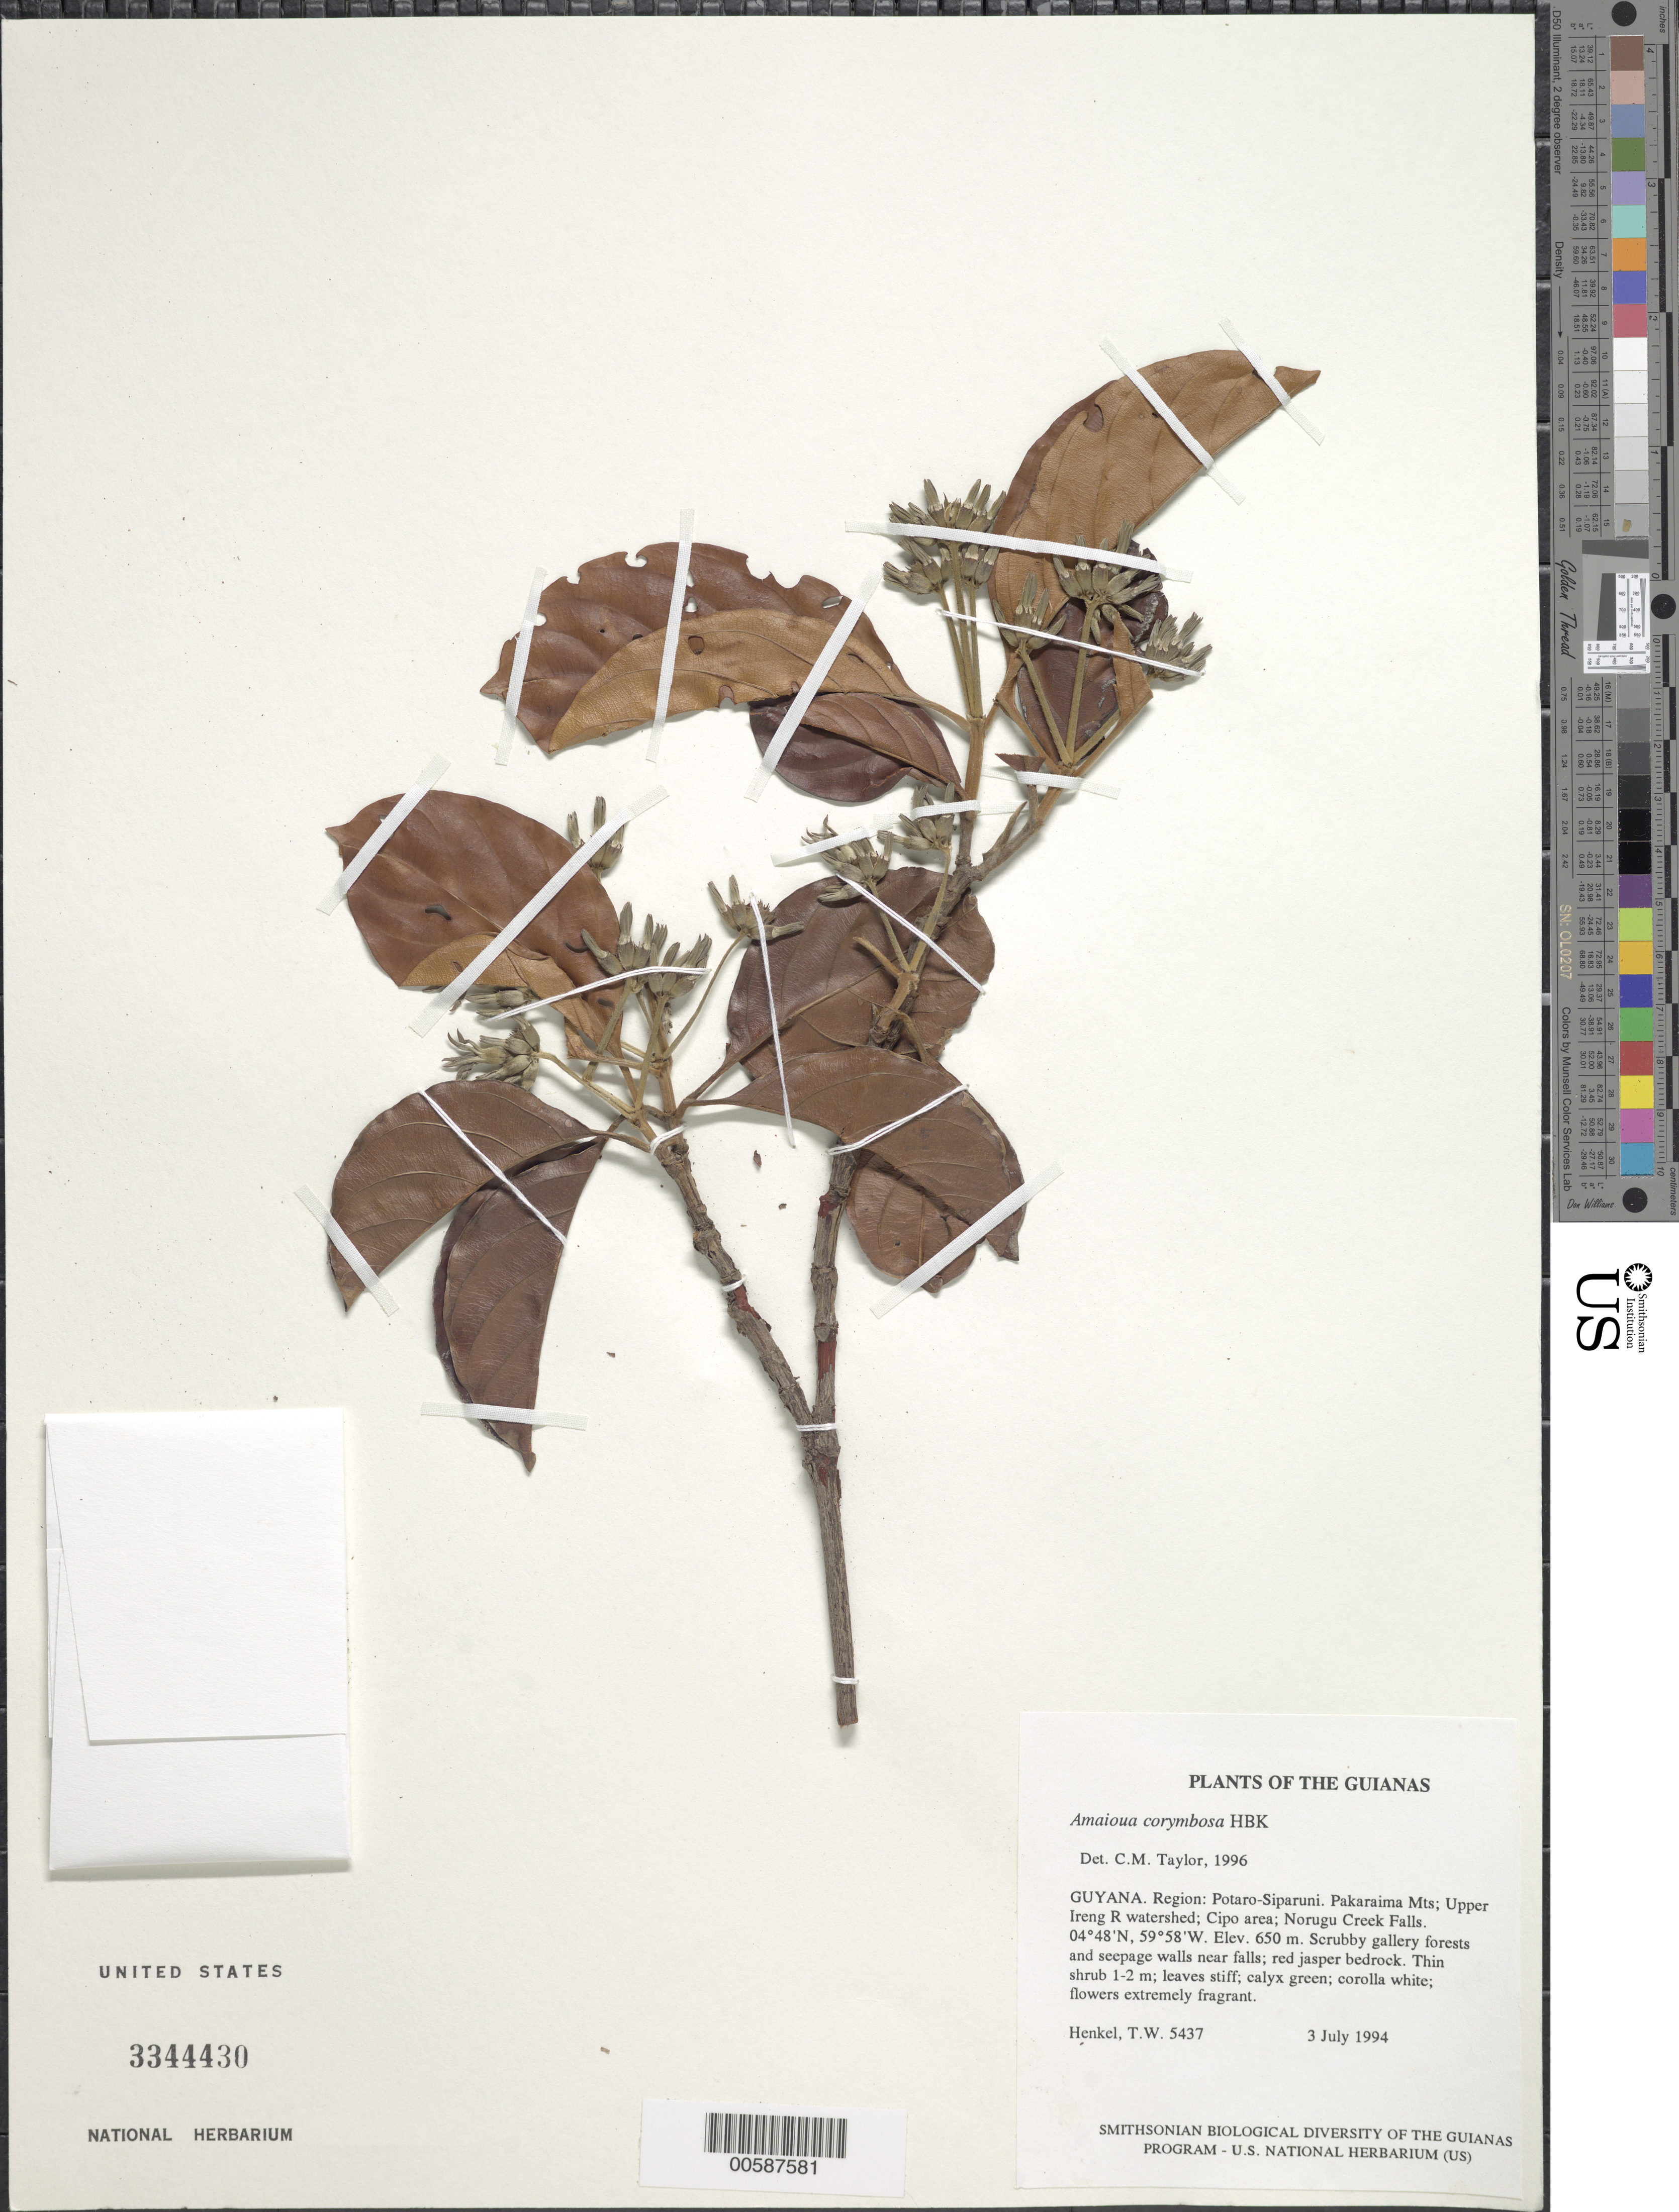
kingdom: Plantae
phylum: Tracheophyta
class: Magnoliopsida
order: Gentianales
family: Rubiaceae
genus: Amaioua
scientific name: Amaioua corymbosa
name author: Kunth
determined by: Taylor, Charlotte M.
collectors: T. Henkel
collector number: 5437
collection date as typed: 3 July 1994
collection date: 1994-07-03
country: Guyana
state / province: Potaro-Siparuni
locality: Pakaraima Mts; Upper Ireng R watershed; Cipo area; Norugu Creek Falls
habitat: Scrubby gallery forests and seepage walls near falls; red jasper bedrock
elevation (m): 650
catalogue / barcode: US 3344430